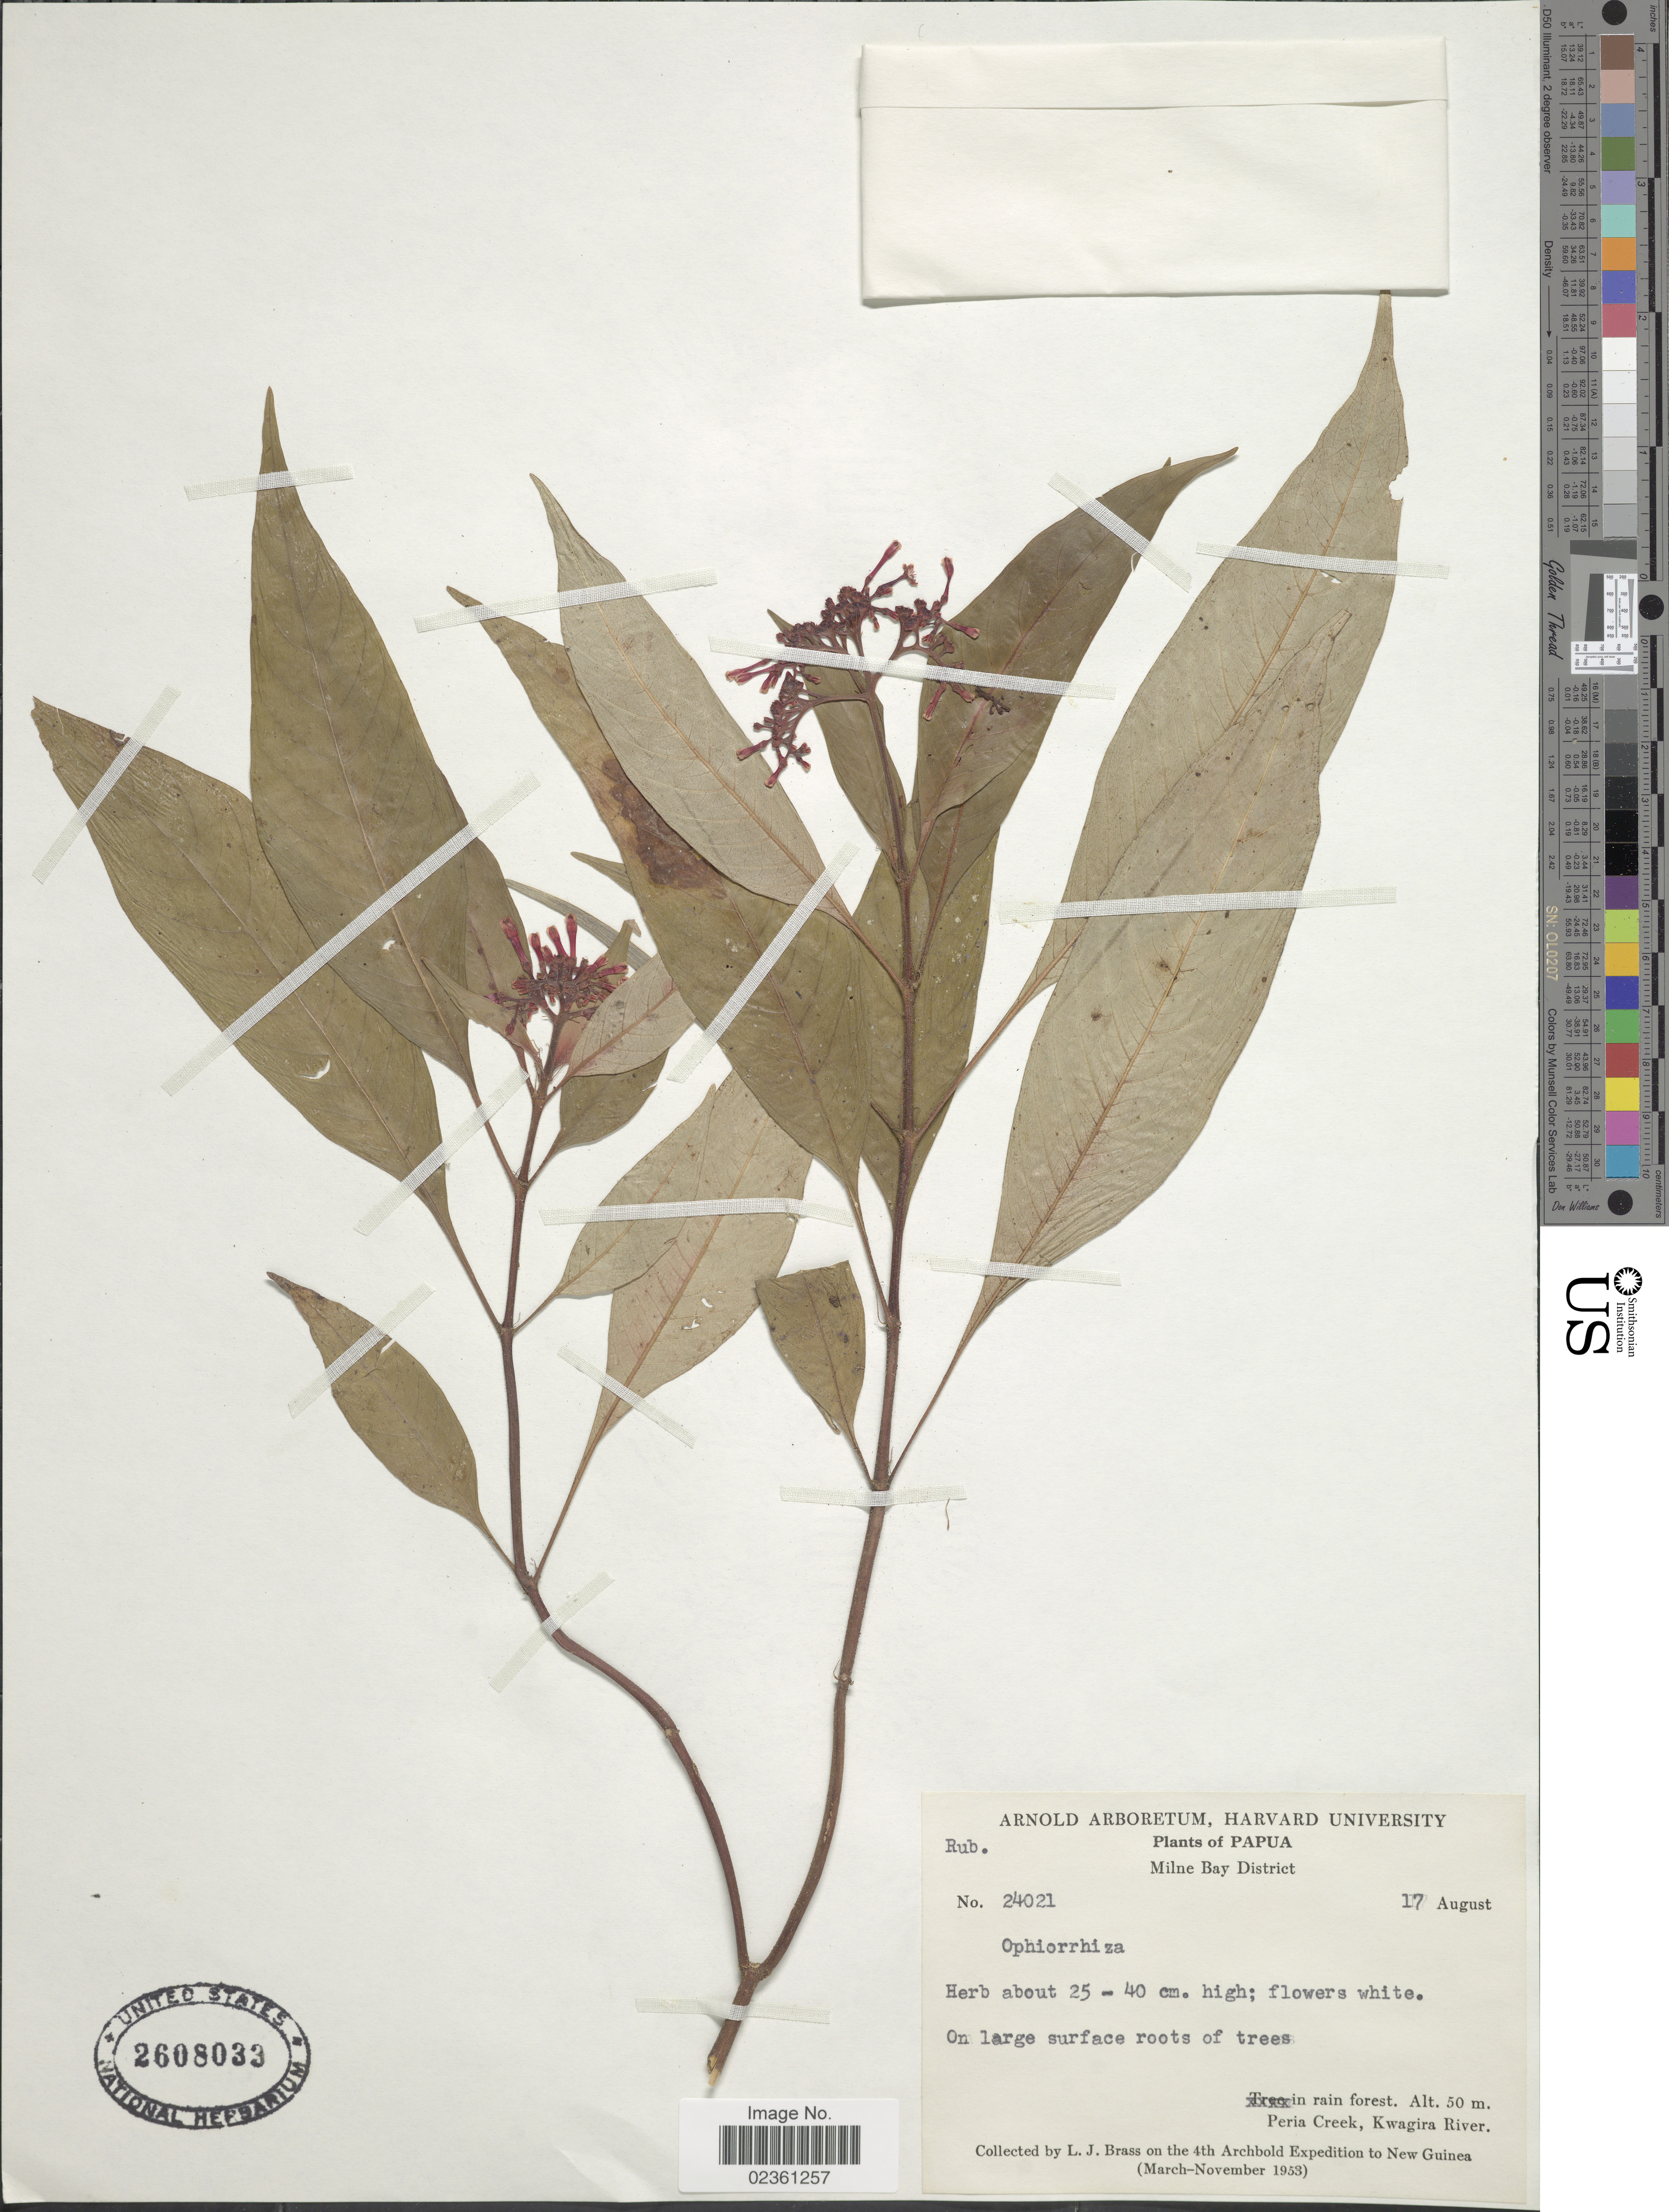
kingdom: Plantae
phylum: Tracheophyta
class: Magnoliopsida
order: Gentianales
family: Rubiaceae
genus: Ophiorrhiza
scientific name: Ophiorrhiza sp.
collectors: L. J. Brass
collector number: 24021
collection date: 1953-08-17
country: Papua New Guinea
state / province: Milne Bay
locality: Milne Bay District, On alrge surface roots of trees, in rain forest, Peria Creek, Kwagira River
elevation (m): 50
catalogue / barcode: US 2608033